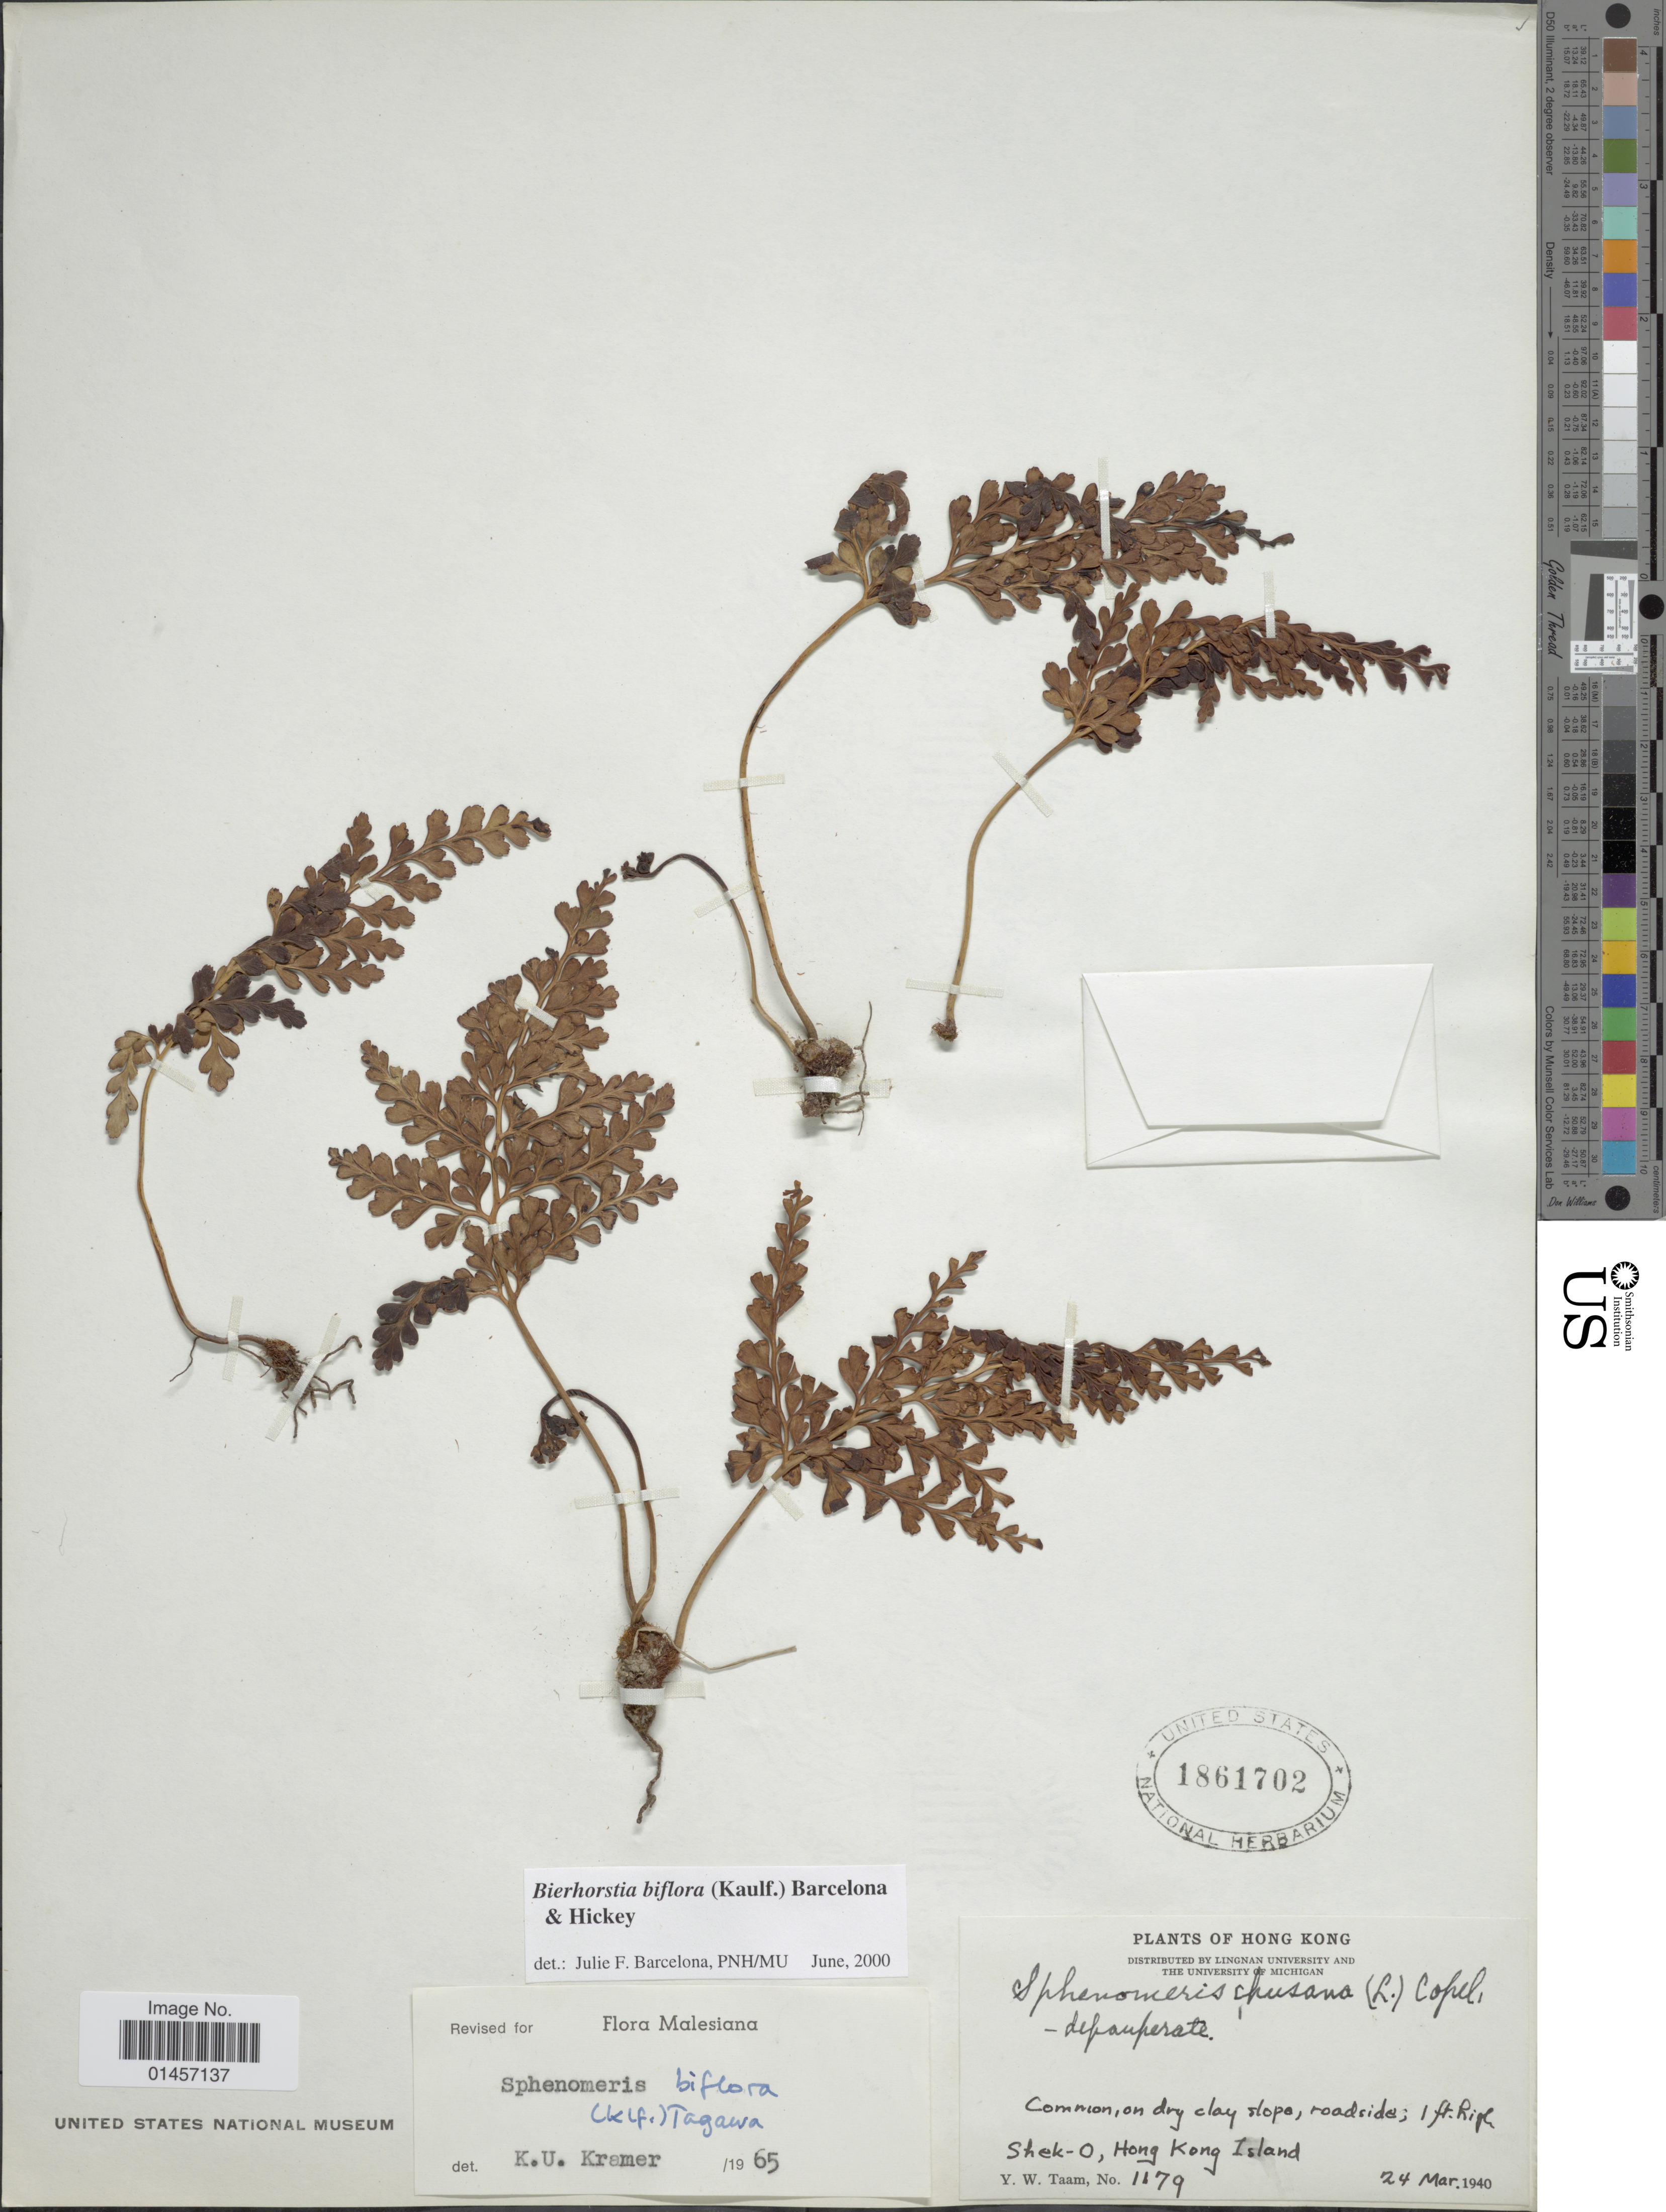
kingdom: Plantae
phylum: Tracheophyta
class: Polypodiopsida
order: Polypodiales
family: Lindsaeaceae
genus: Sphenomeris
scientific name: Sphenomeris biflora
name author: (Kaulf.) Mett.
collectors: Y. W. Taam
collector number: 1179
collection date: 1940-03-24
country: China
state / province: Hong Kong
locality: Hong Kong, Shek-O, Hong Kong Island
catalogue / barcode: US 1861702